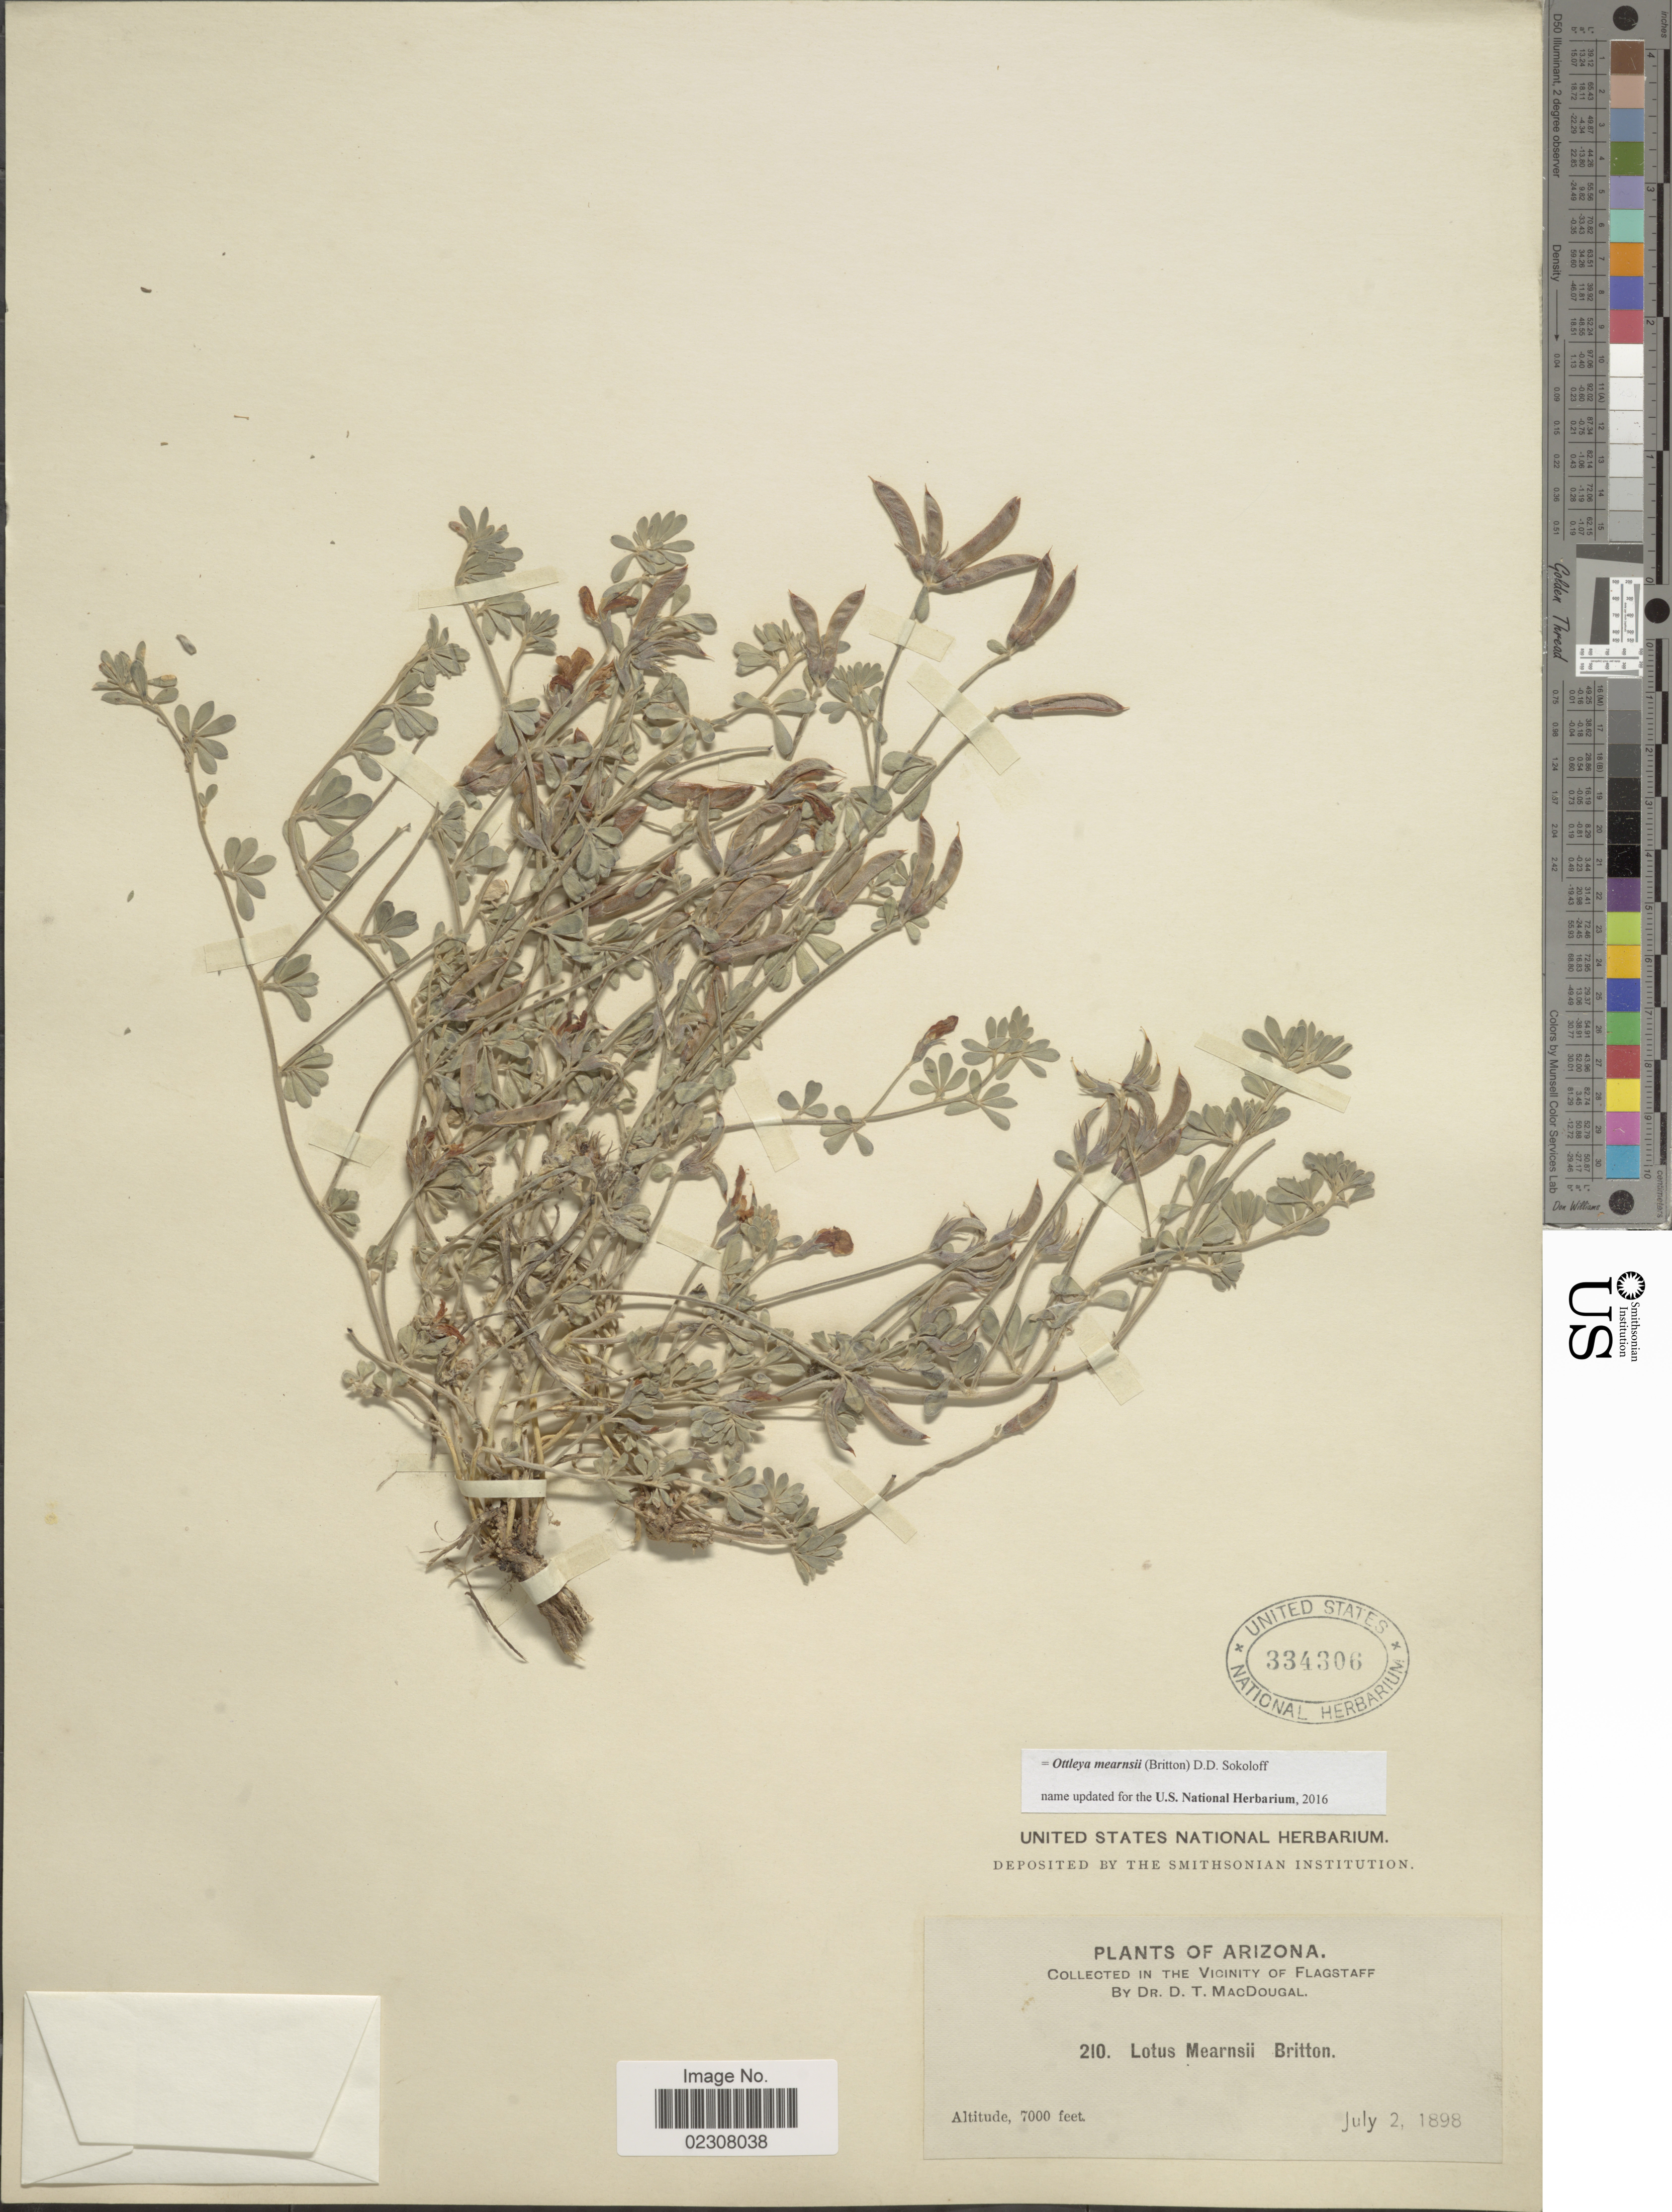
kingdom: Plantae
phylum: Tracheophyta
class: Magnoliopsida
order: Fabales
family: Fabaceae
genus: Ottleya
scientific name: Ottleya mearnsii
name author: (Britton) D.D. Sokoloff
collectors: D. T. MacDougal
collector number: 210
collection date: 1898-07-02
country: United States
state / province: Arizona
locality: In the Vicinity of Flagstaff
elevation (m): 2134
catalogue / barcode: US 334306